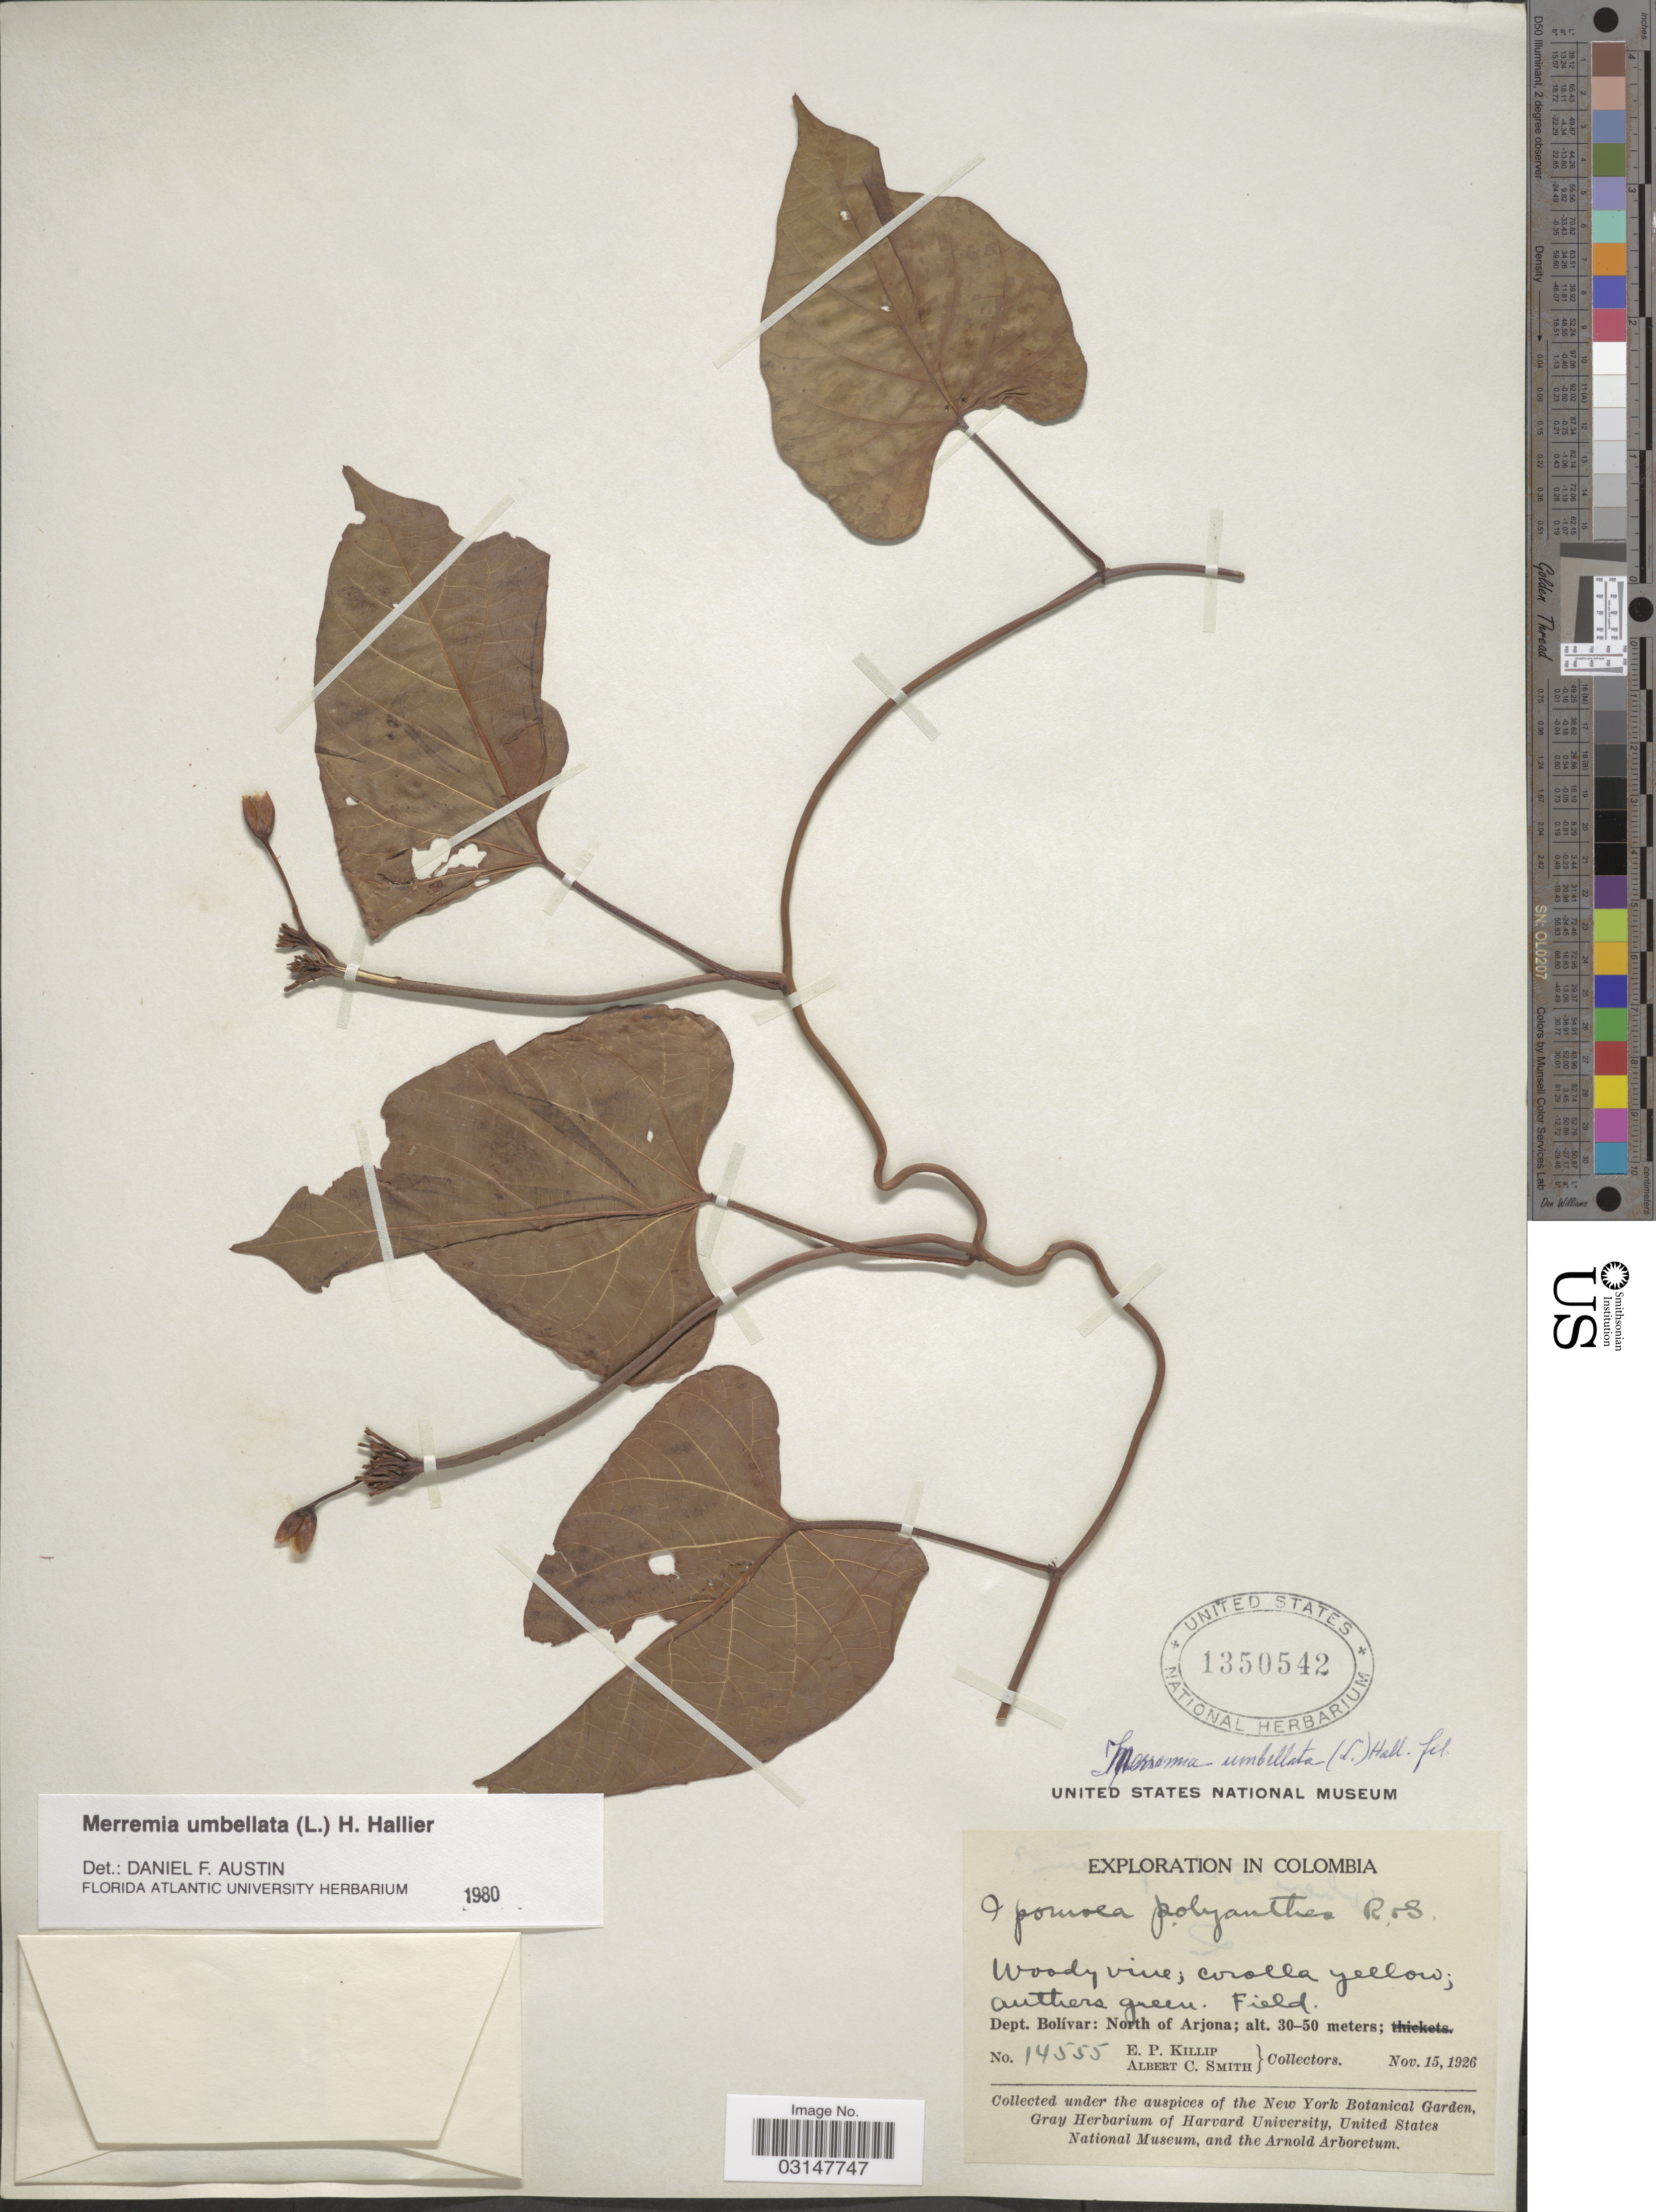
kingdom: Plantae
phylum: Tracheophyta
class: Magnoliopsida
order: Solanales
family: Convolvulaceae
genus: Camonea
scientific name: Camonea umbellata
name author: (L.) A. R. Simões & Staples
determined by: Strong, Mark T., (BOT), Smithsonian Institution - National Museum of Natural History (UNITED STATES)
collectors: E. P. Killip & A. C. Smith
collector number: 14555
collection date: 1926-11-15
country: Colombia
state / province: Bolívar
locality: Dept. Bolívar: North of Arjona.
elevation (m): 30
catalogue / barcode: US 1350542